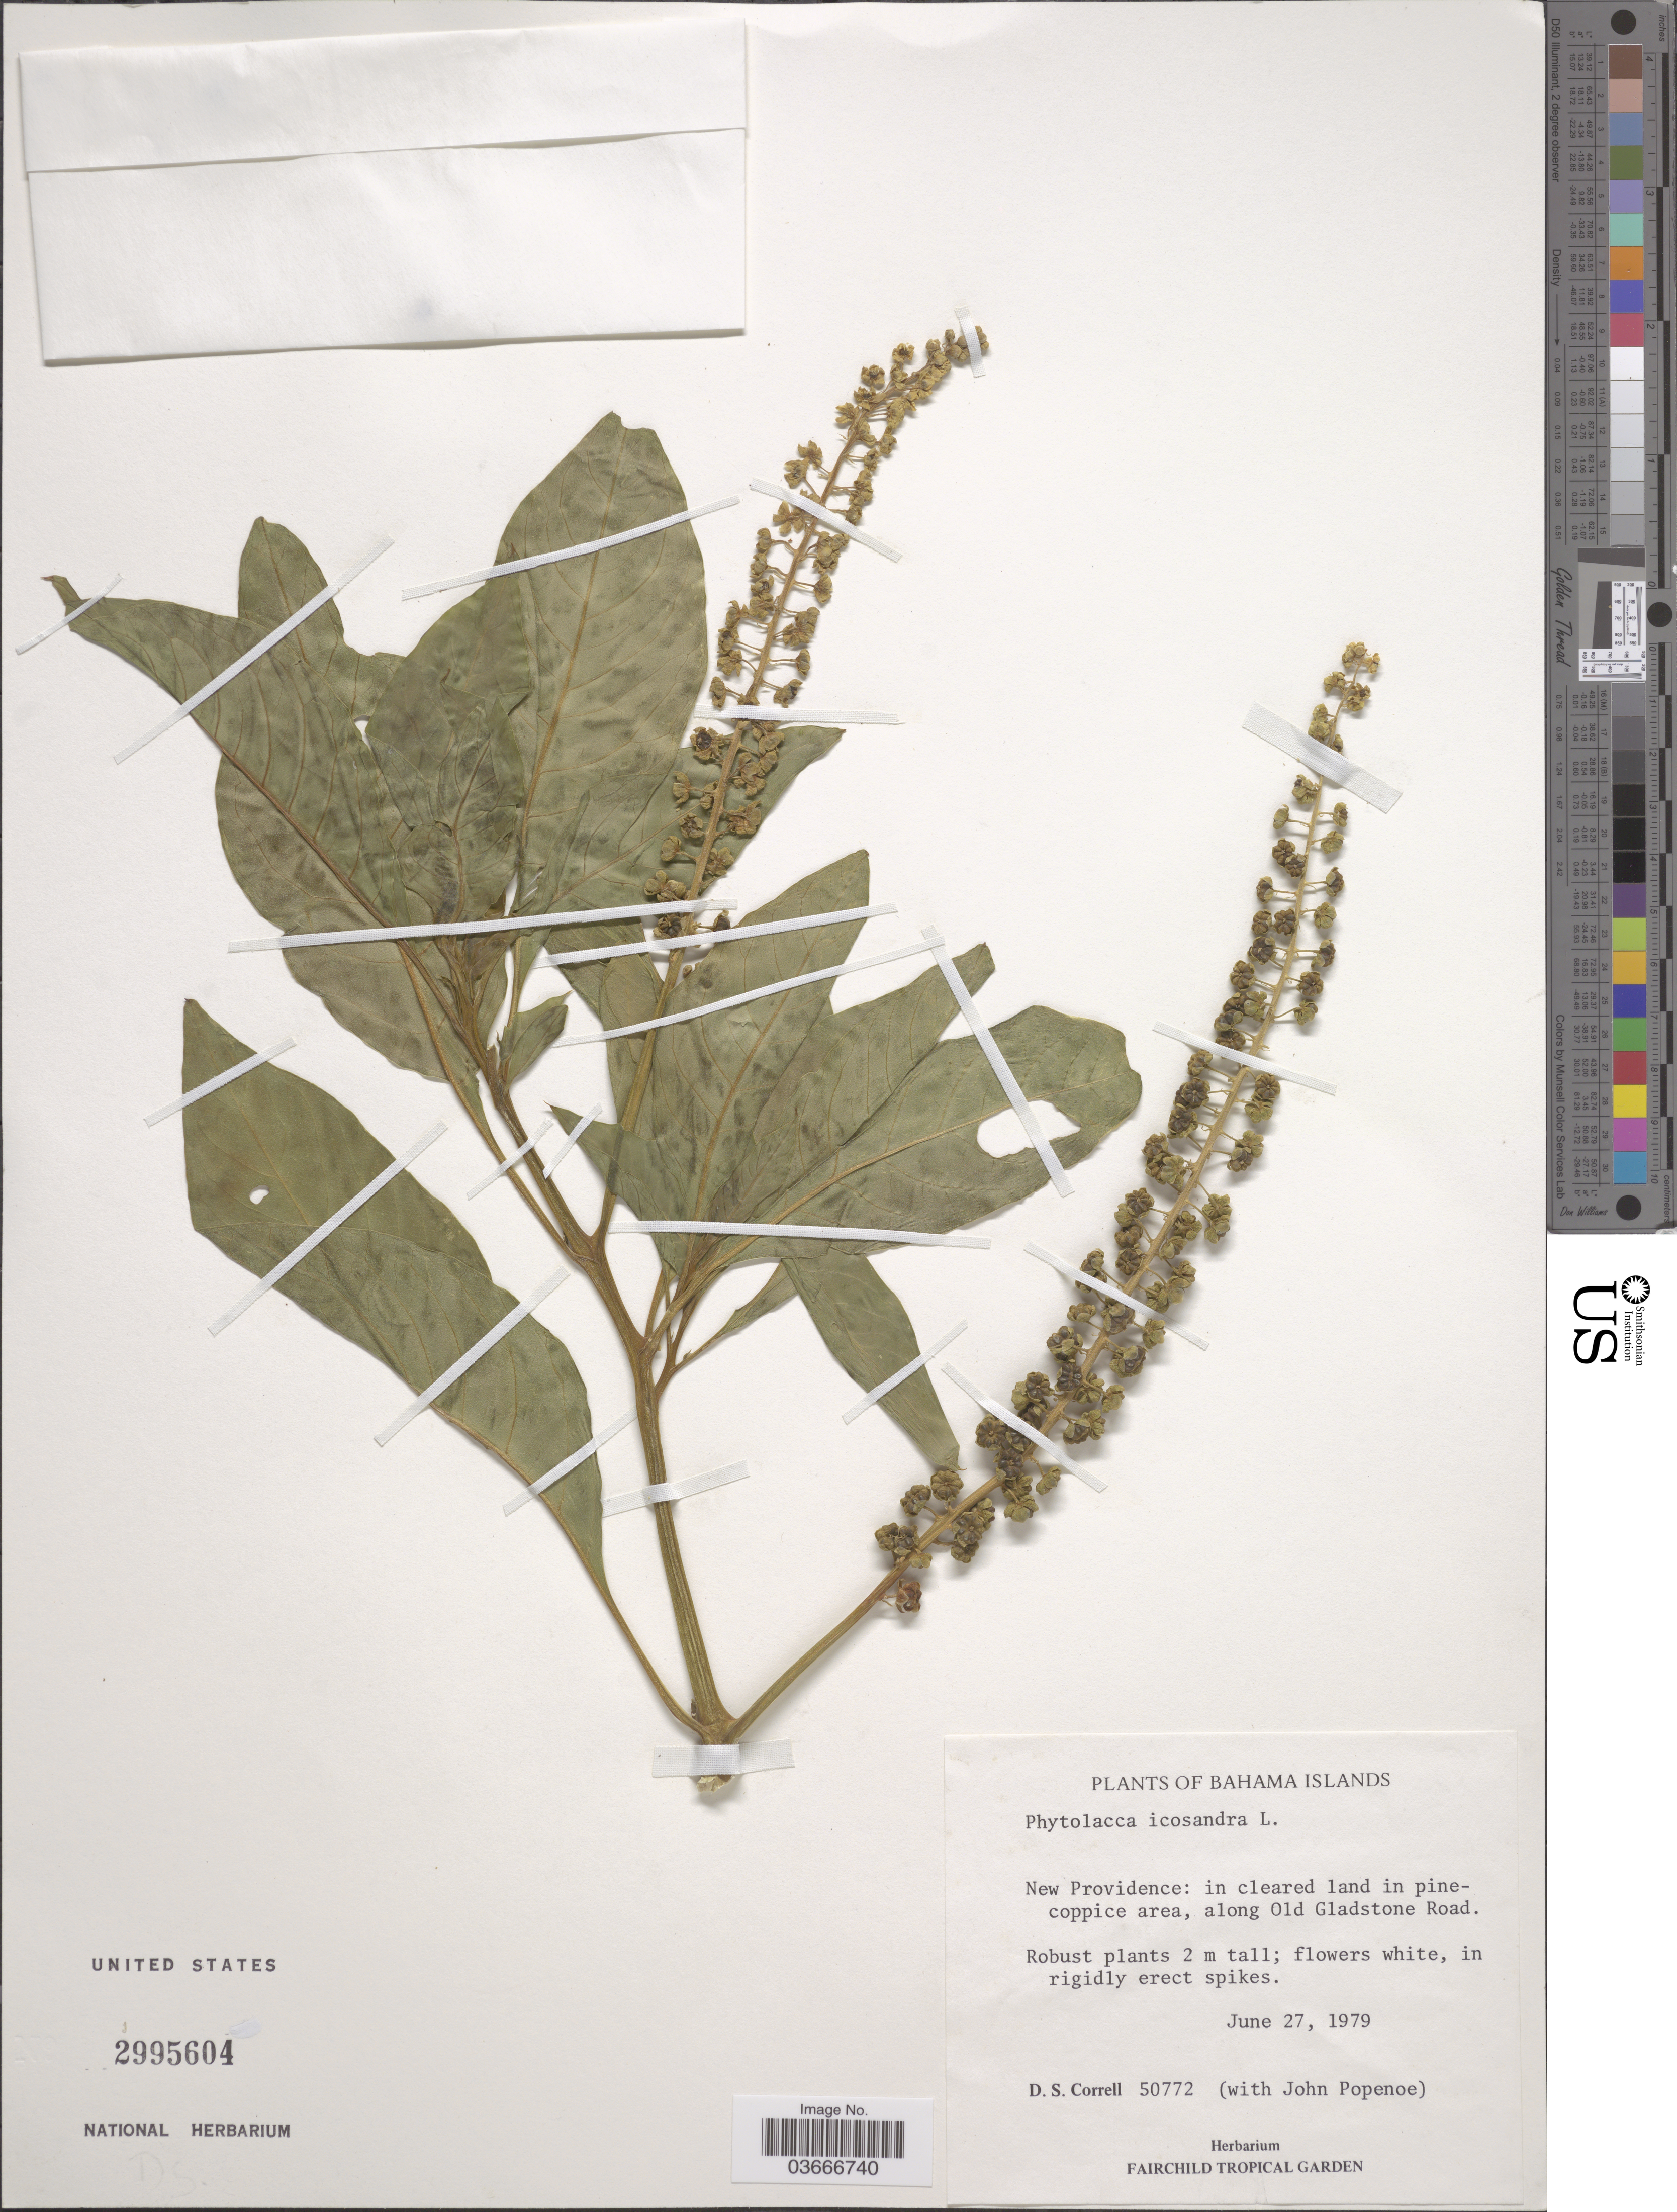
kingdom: Plantae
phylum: Tracheophyta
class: Magnoliopsida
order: Caryophyllales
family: Phytolaccaceae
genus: Phytolacca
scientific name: Phytolacca icosandra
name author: L.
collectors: D. S. Correll & J. Popenoe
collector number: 50772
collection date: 1979-06-27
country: Bahamas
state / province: New Providence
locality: In cleared land in pine-coppice area, along Old Gladstone Road.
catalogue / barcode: US 2995604